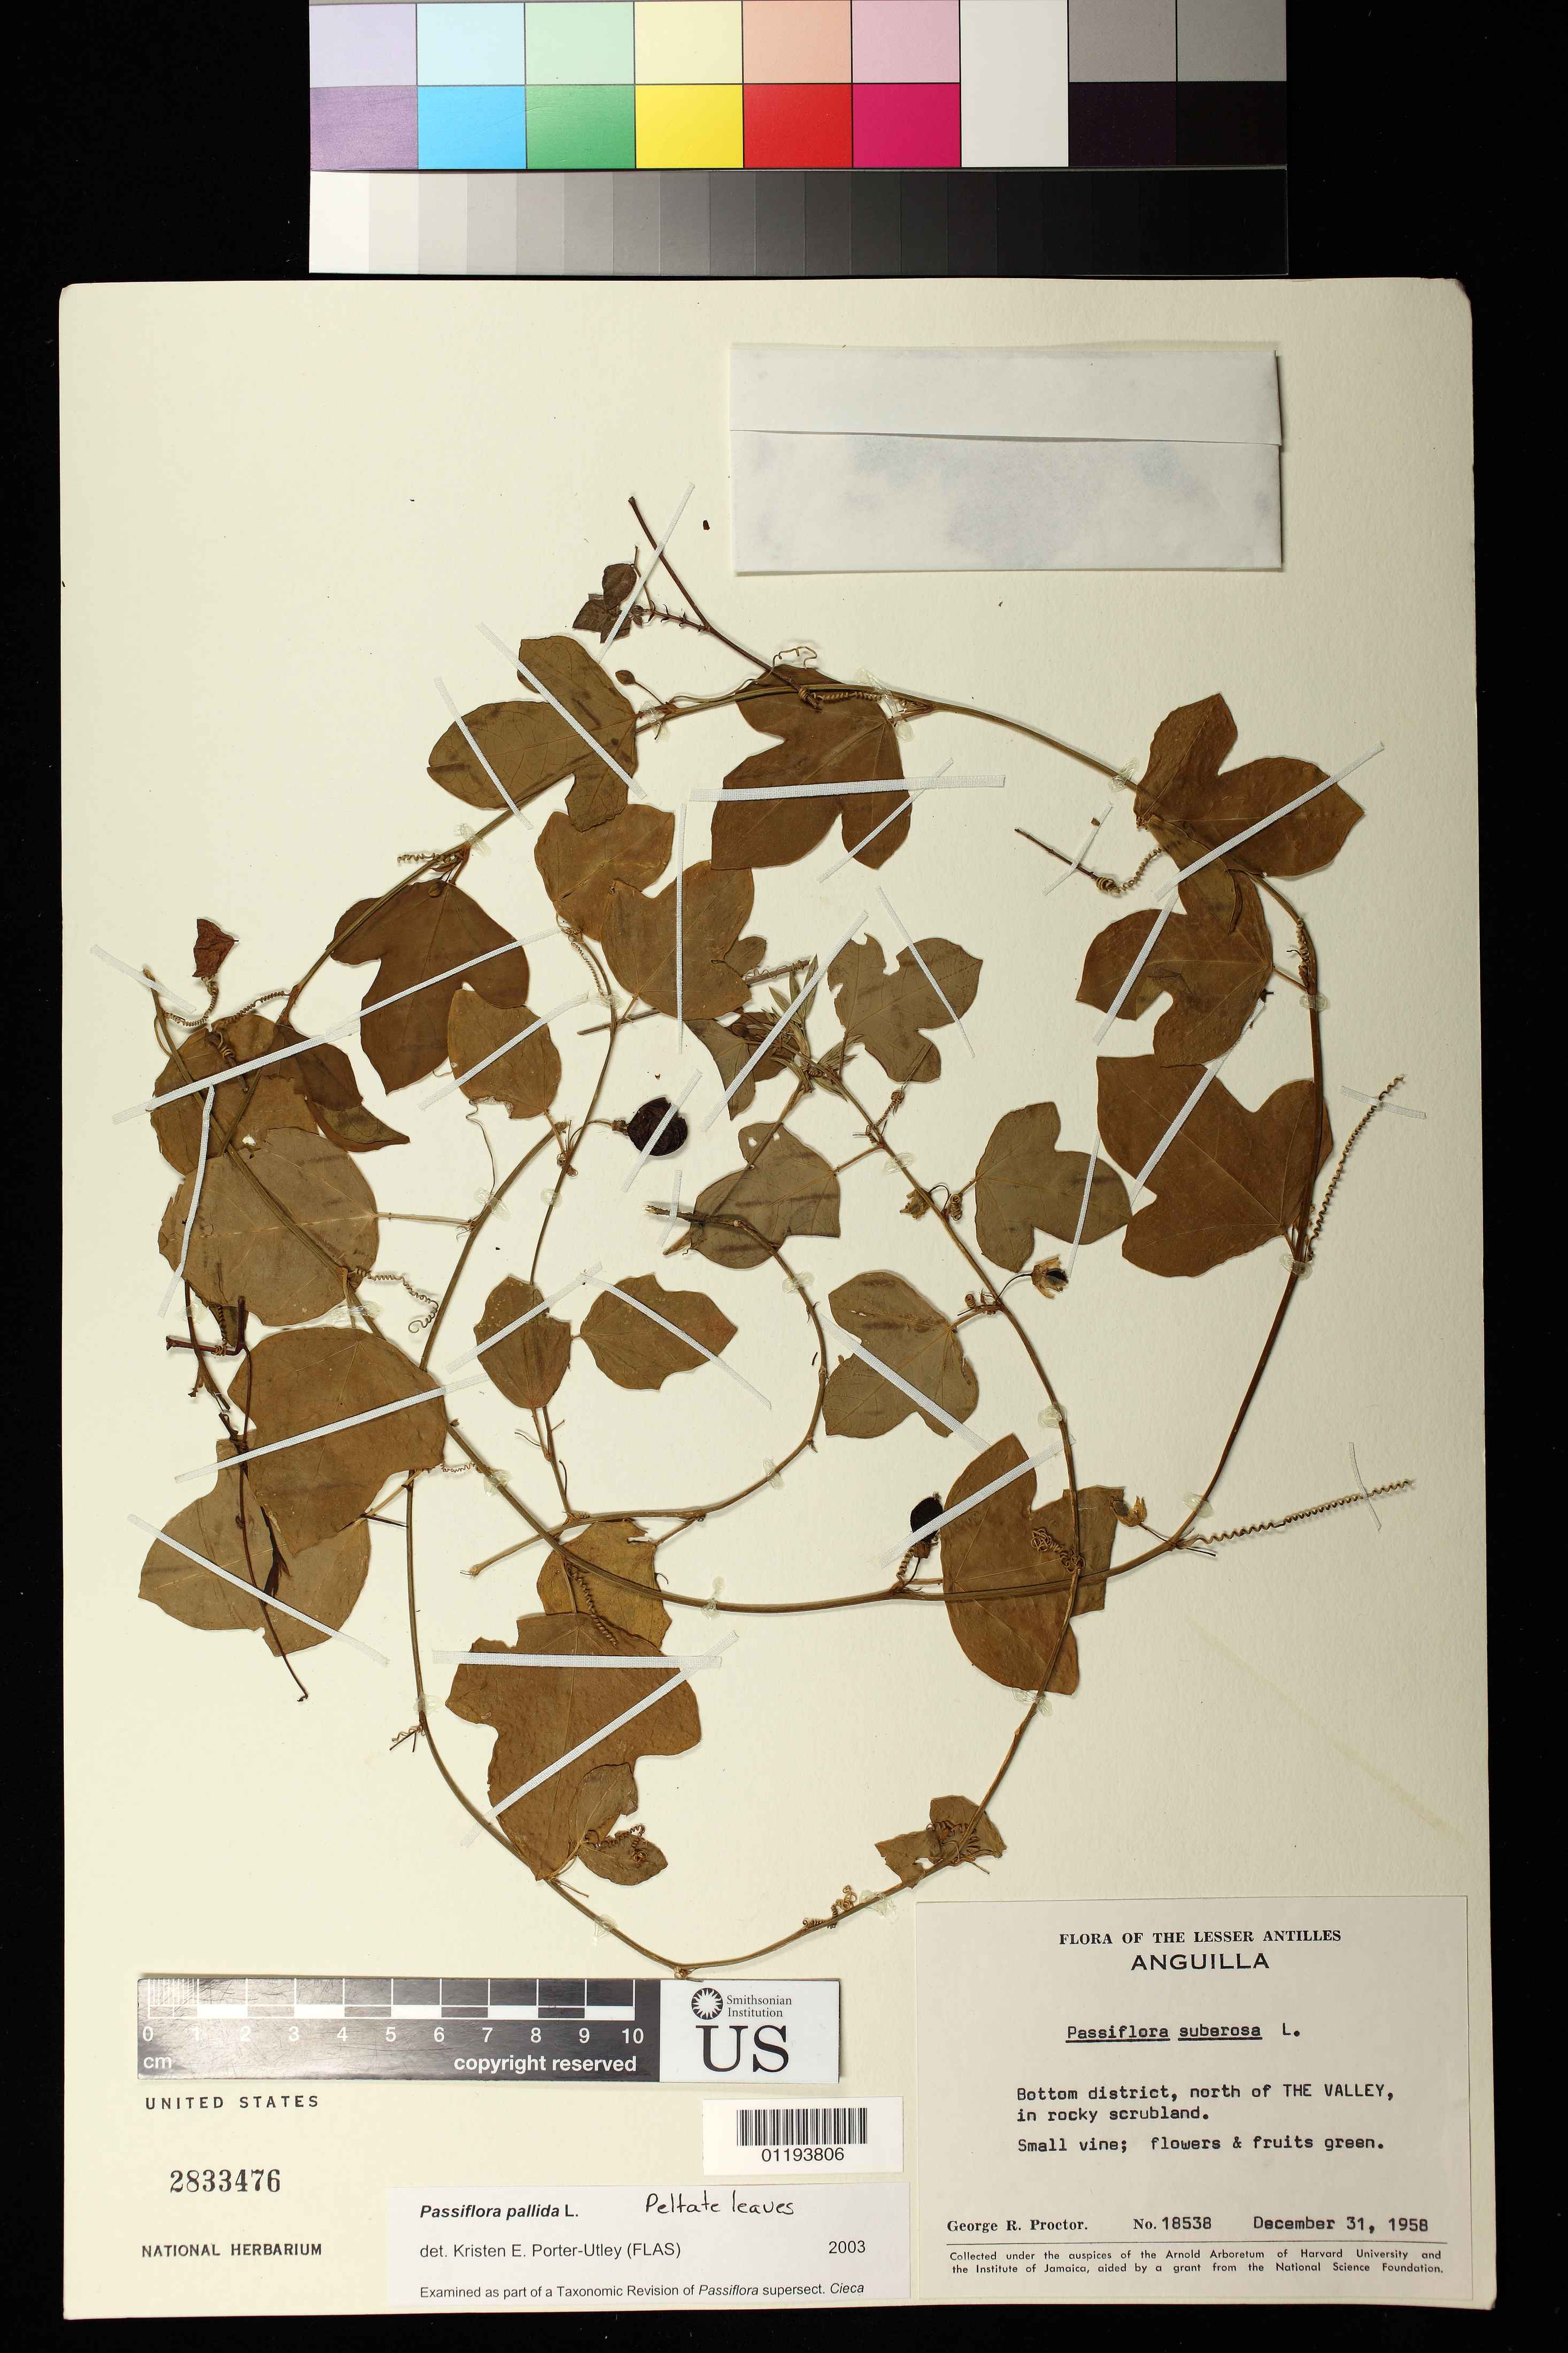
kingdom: Plantae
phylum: Tracheophyta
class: Magnoliopsida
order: Malpighiales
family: Passifloraceae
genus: Passiflora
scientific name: Passiflora pallida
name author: L.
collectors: G. R. Proctor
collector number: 18538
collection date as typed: Dec 31 1958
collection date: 1958-12-31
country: Anguilla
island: Anguilla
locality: Bottom district, north of The Valley, in rocky scrubland.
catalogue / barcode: US 2833476